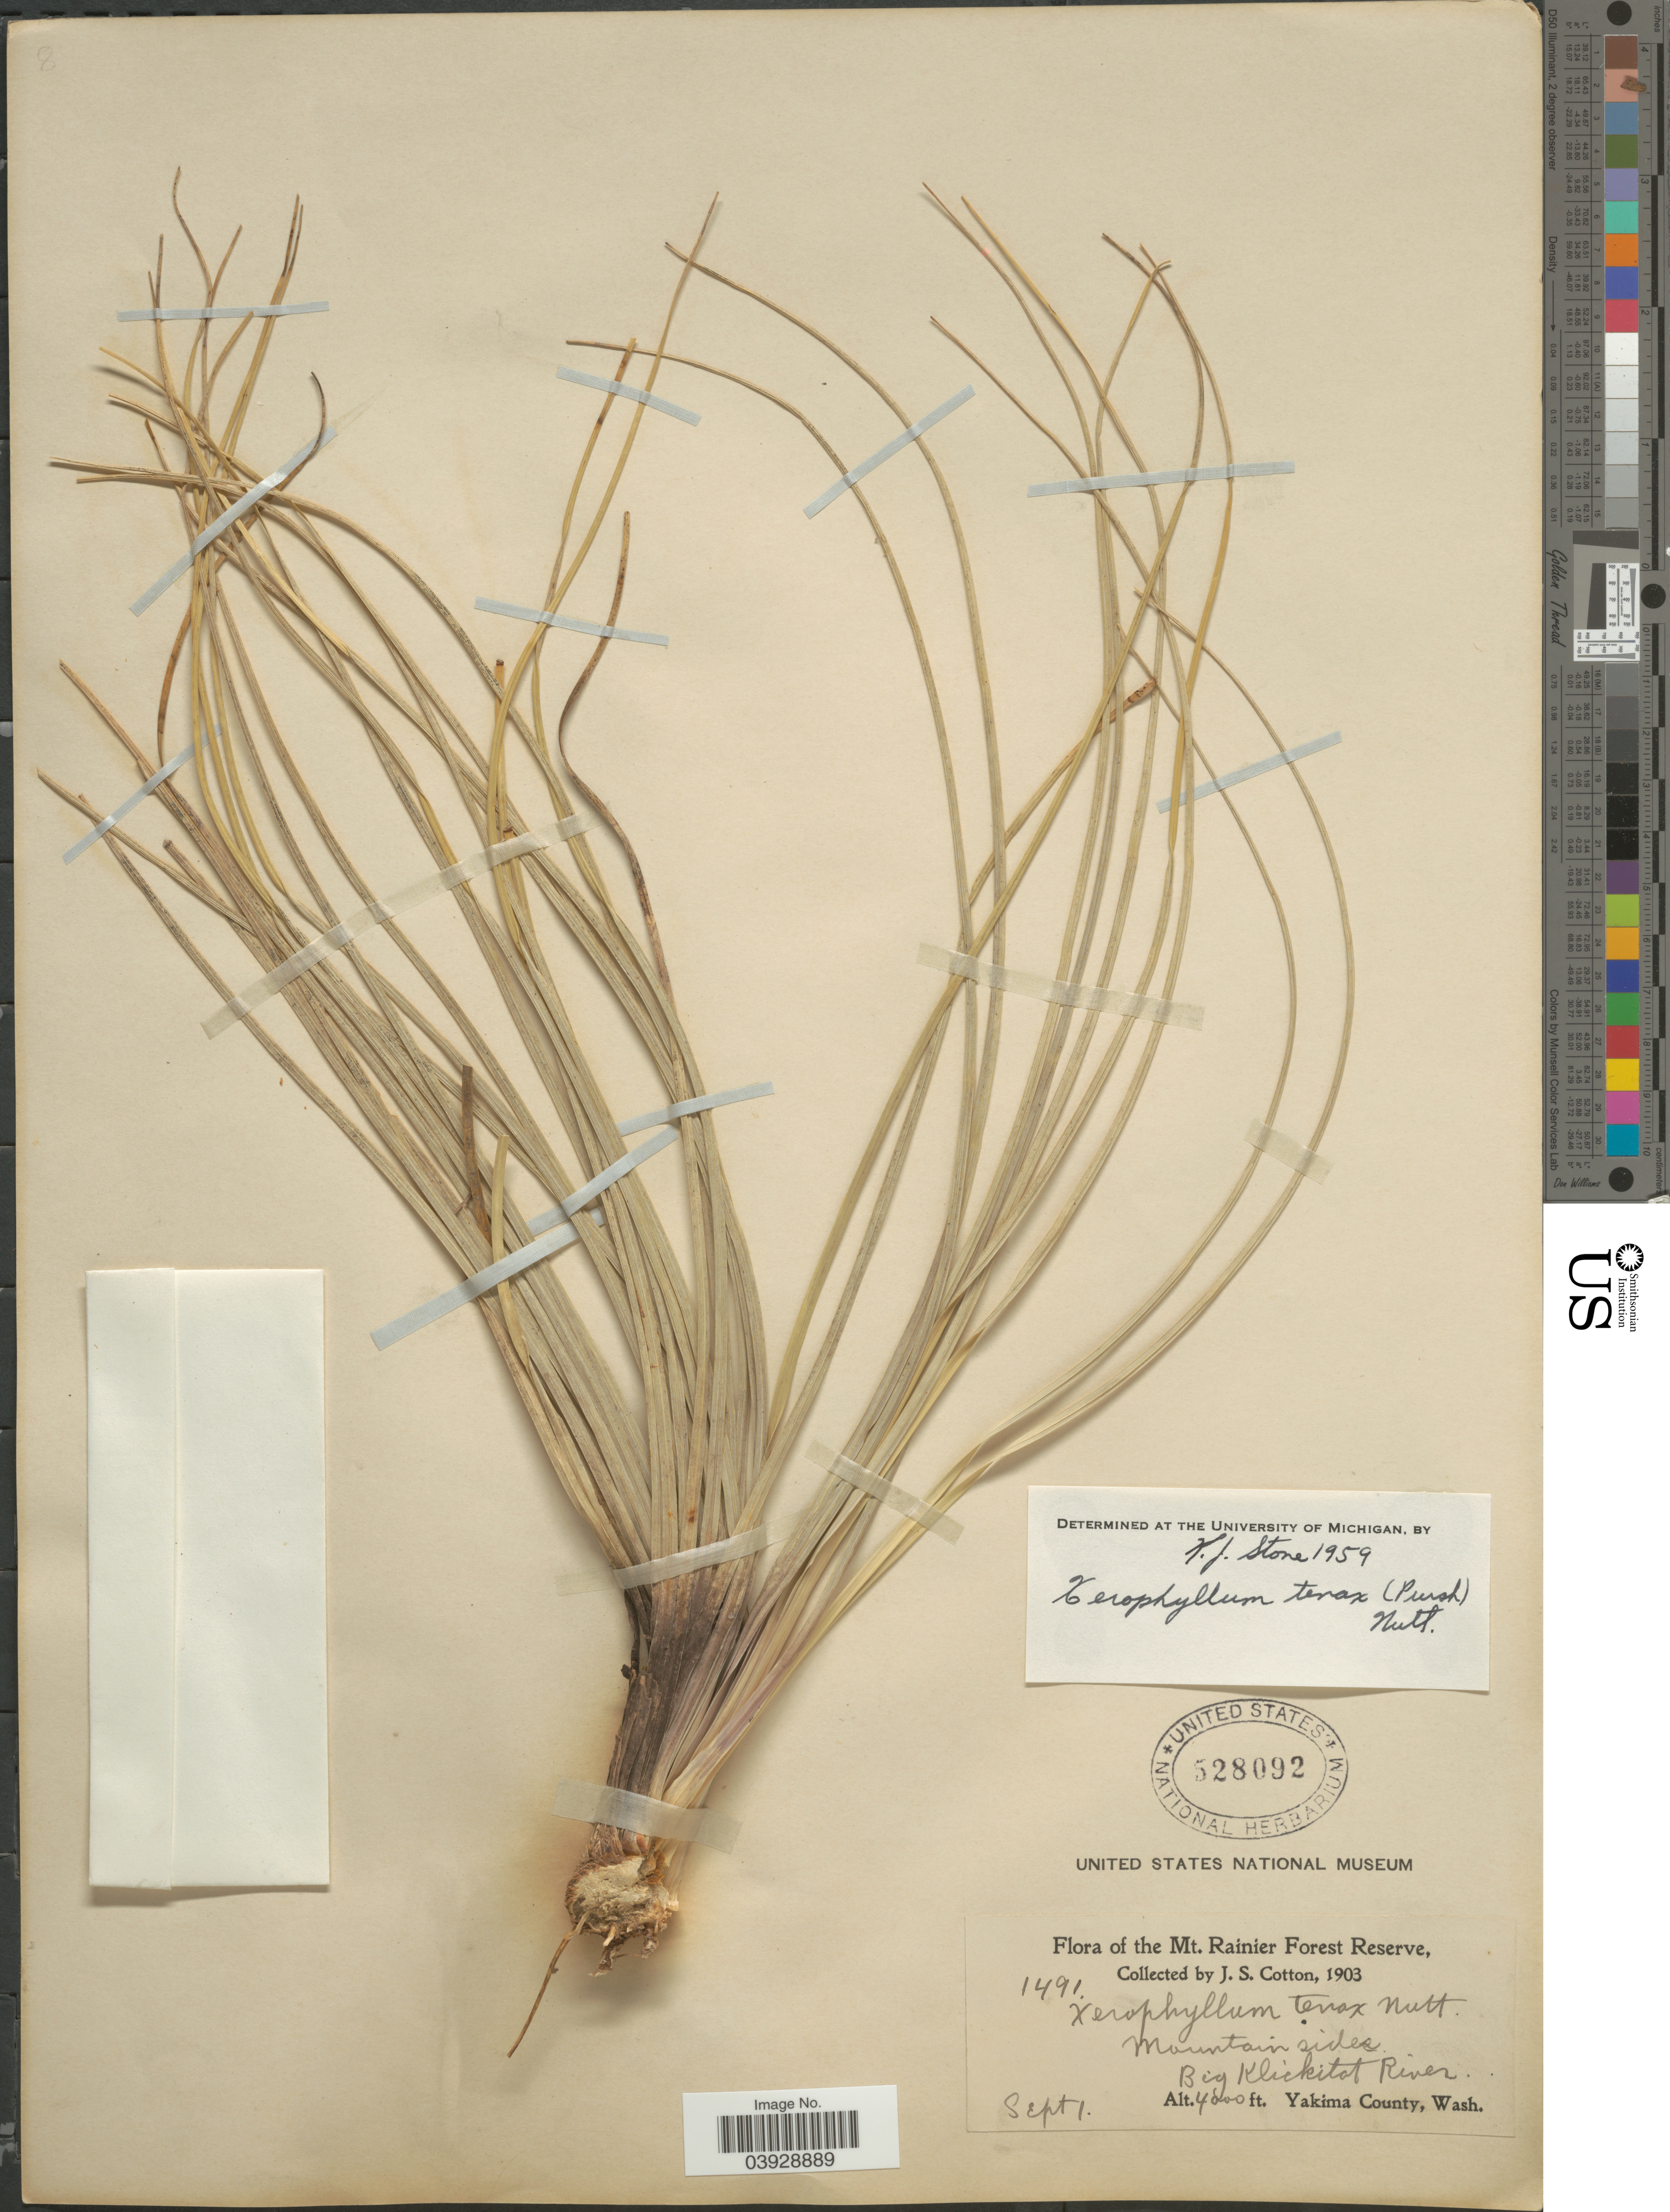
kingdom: Plantae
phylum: Tracheophyta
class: Liliopsida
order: Liliales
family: Melanthiaceae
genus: Xerophyllum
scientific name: Xerophyllum tenax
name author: (Pursh) Nutt.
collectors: J. S. Cotton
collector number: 1491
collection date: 1903-09-01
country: United States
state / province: Washington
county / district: Yakima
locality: The Mt. Rainier Forest Reserve. Mountain sides. Big Klickitat River. Yakima County.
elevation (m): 1219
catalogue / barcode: US 528092